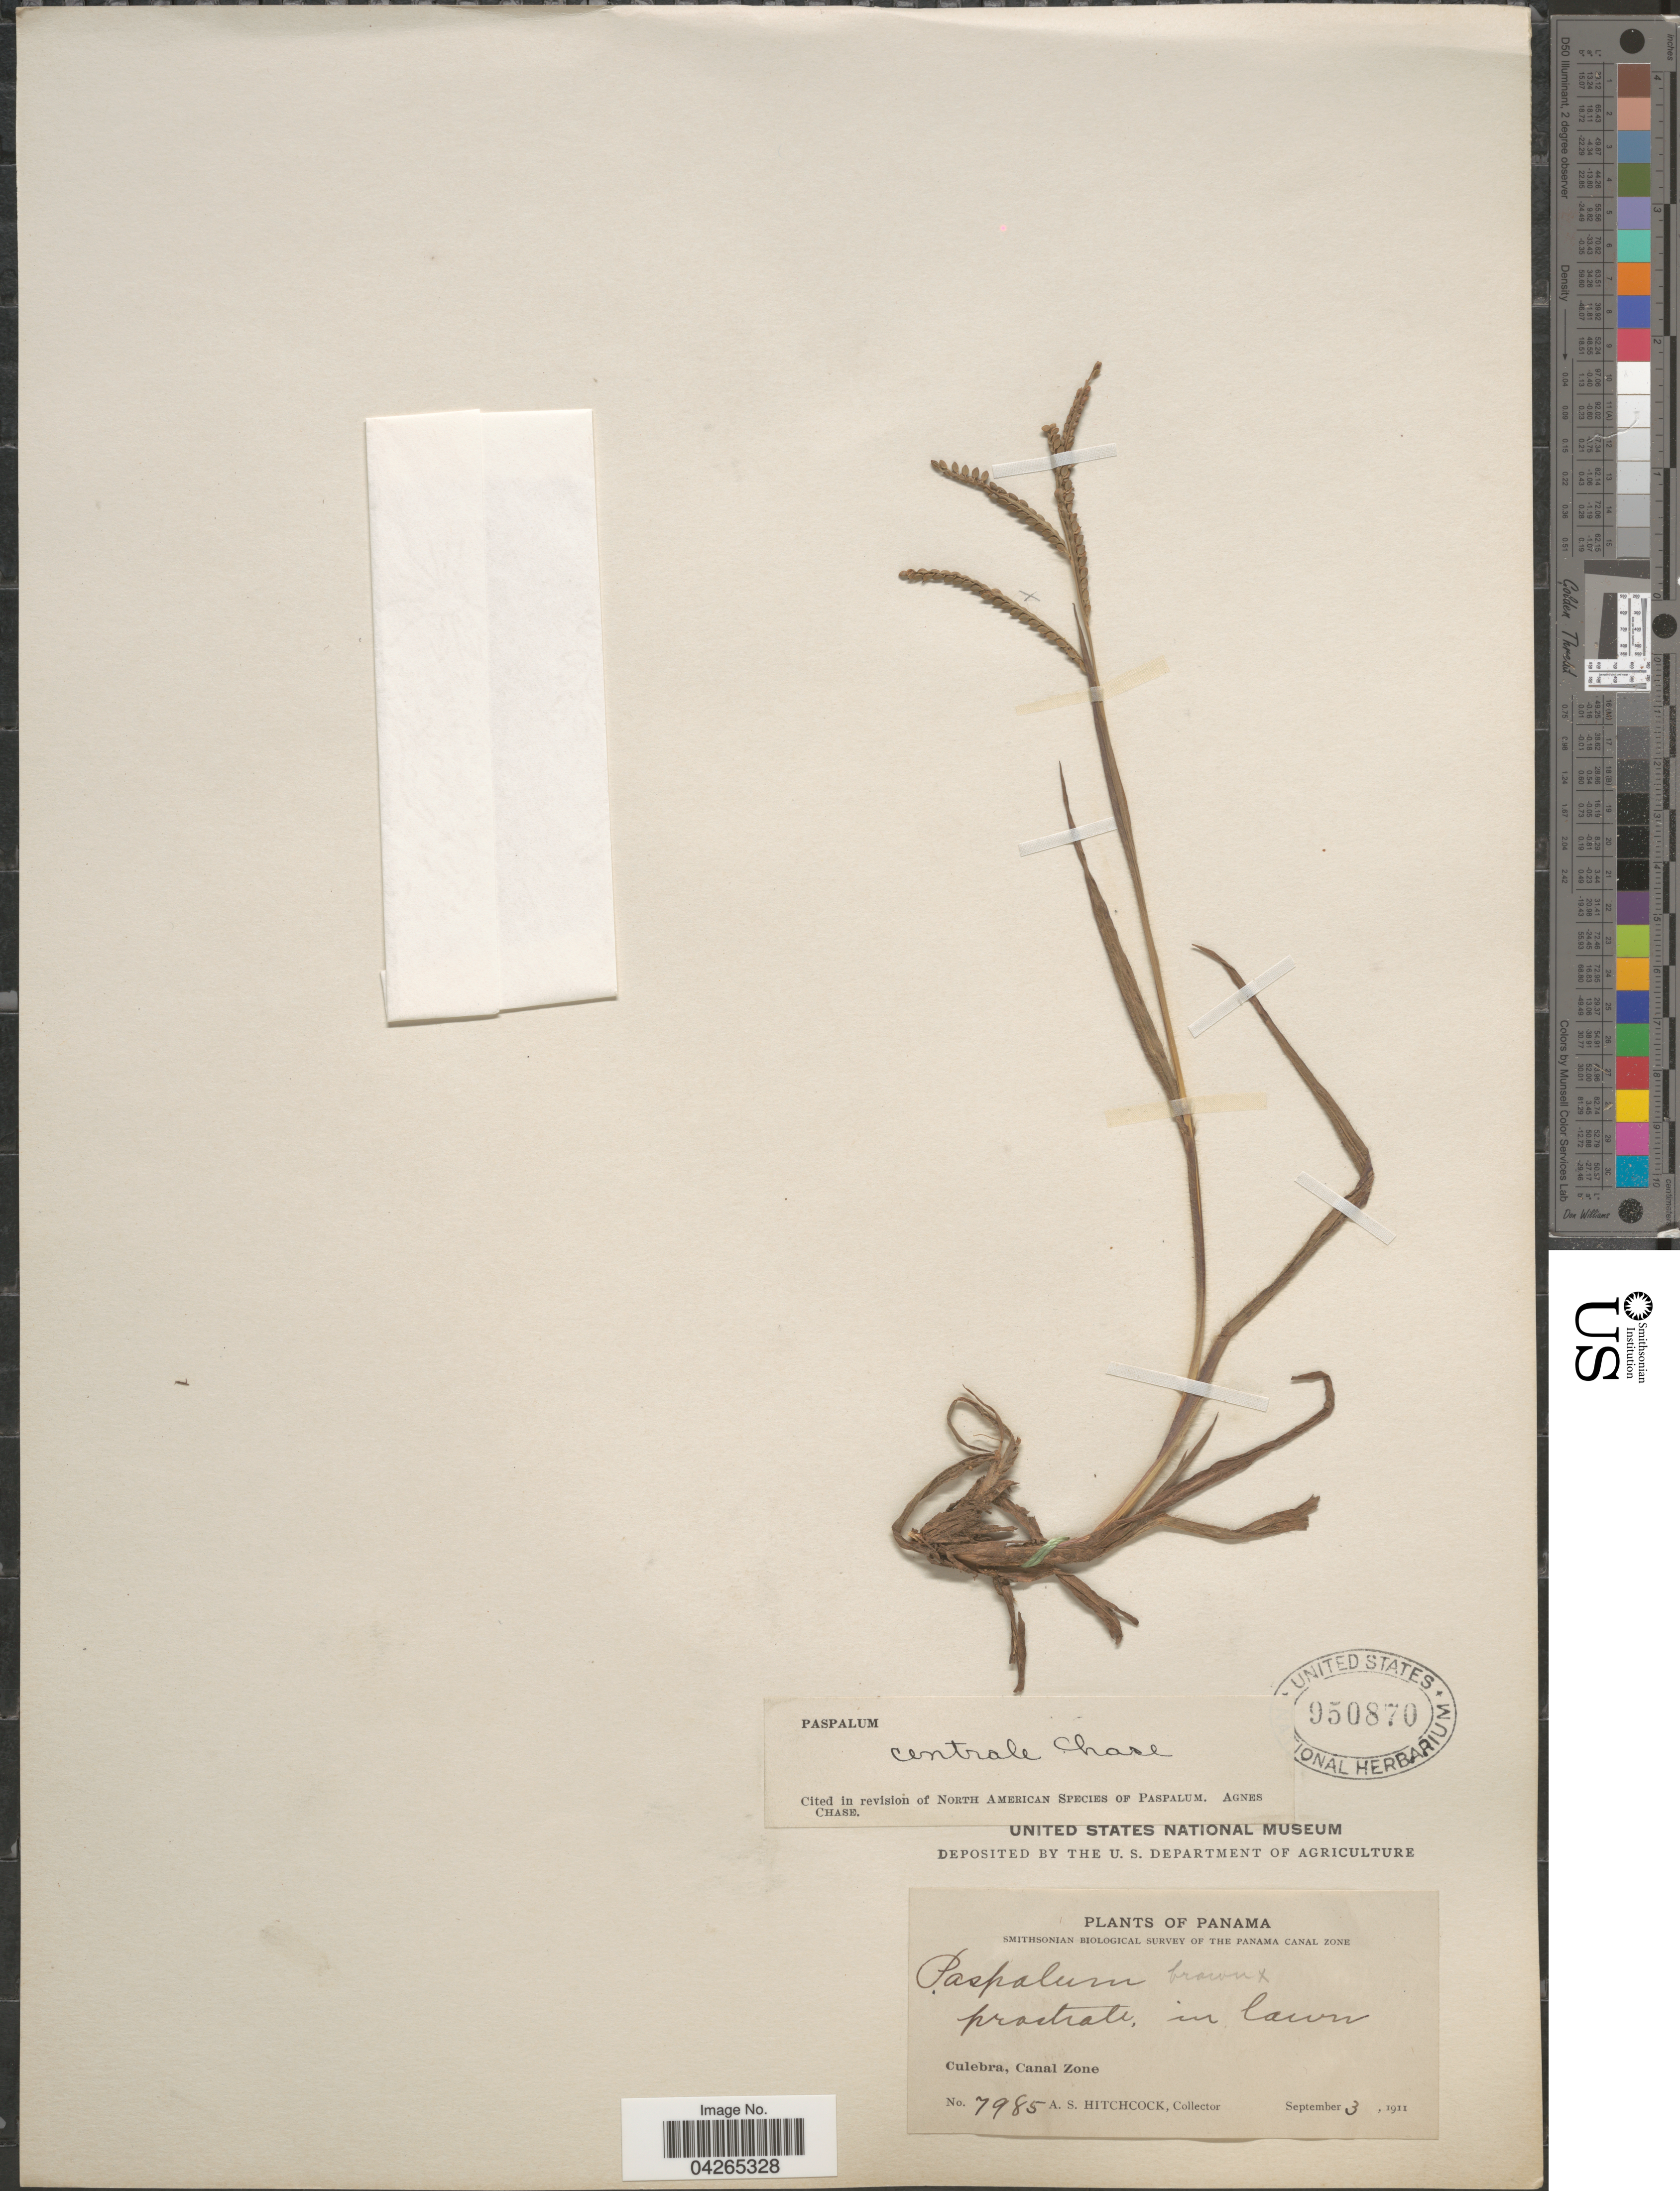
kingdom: Plantae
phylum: Tracheophyta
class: Liliopsida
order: Poales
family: Poaceae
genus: Paspalum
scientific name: Paspalum centrale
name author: Chase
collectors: A. S. Hitchcock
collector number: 7985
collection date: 1911-09-03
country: Panama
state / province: Colón / Panamá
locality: Smithsonian Biological Survey of the Panama Canal Zone. Culebra, Canal Zone.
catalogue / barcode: US 950870